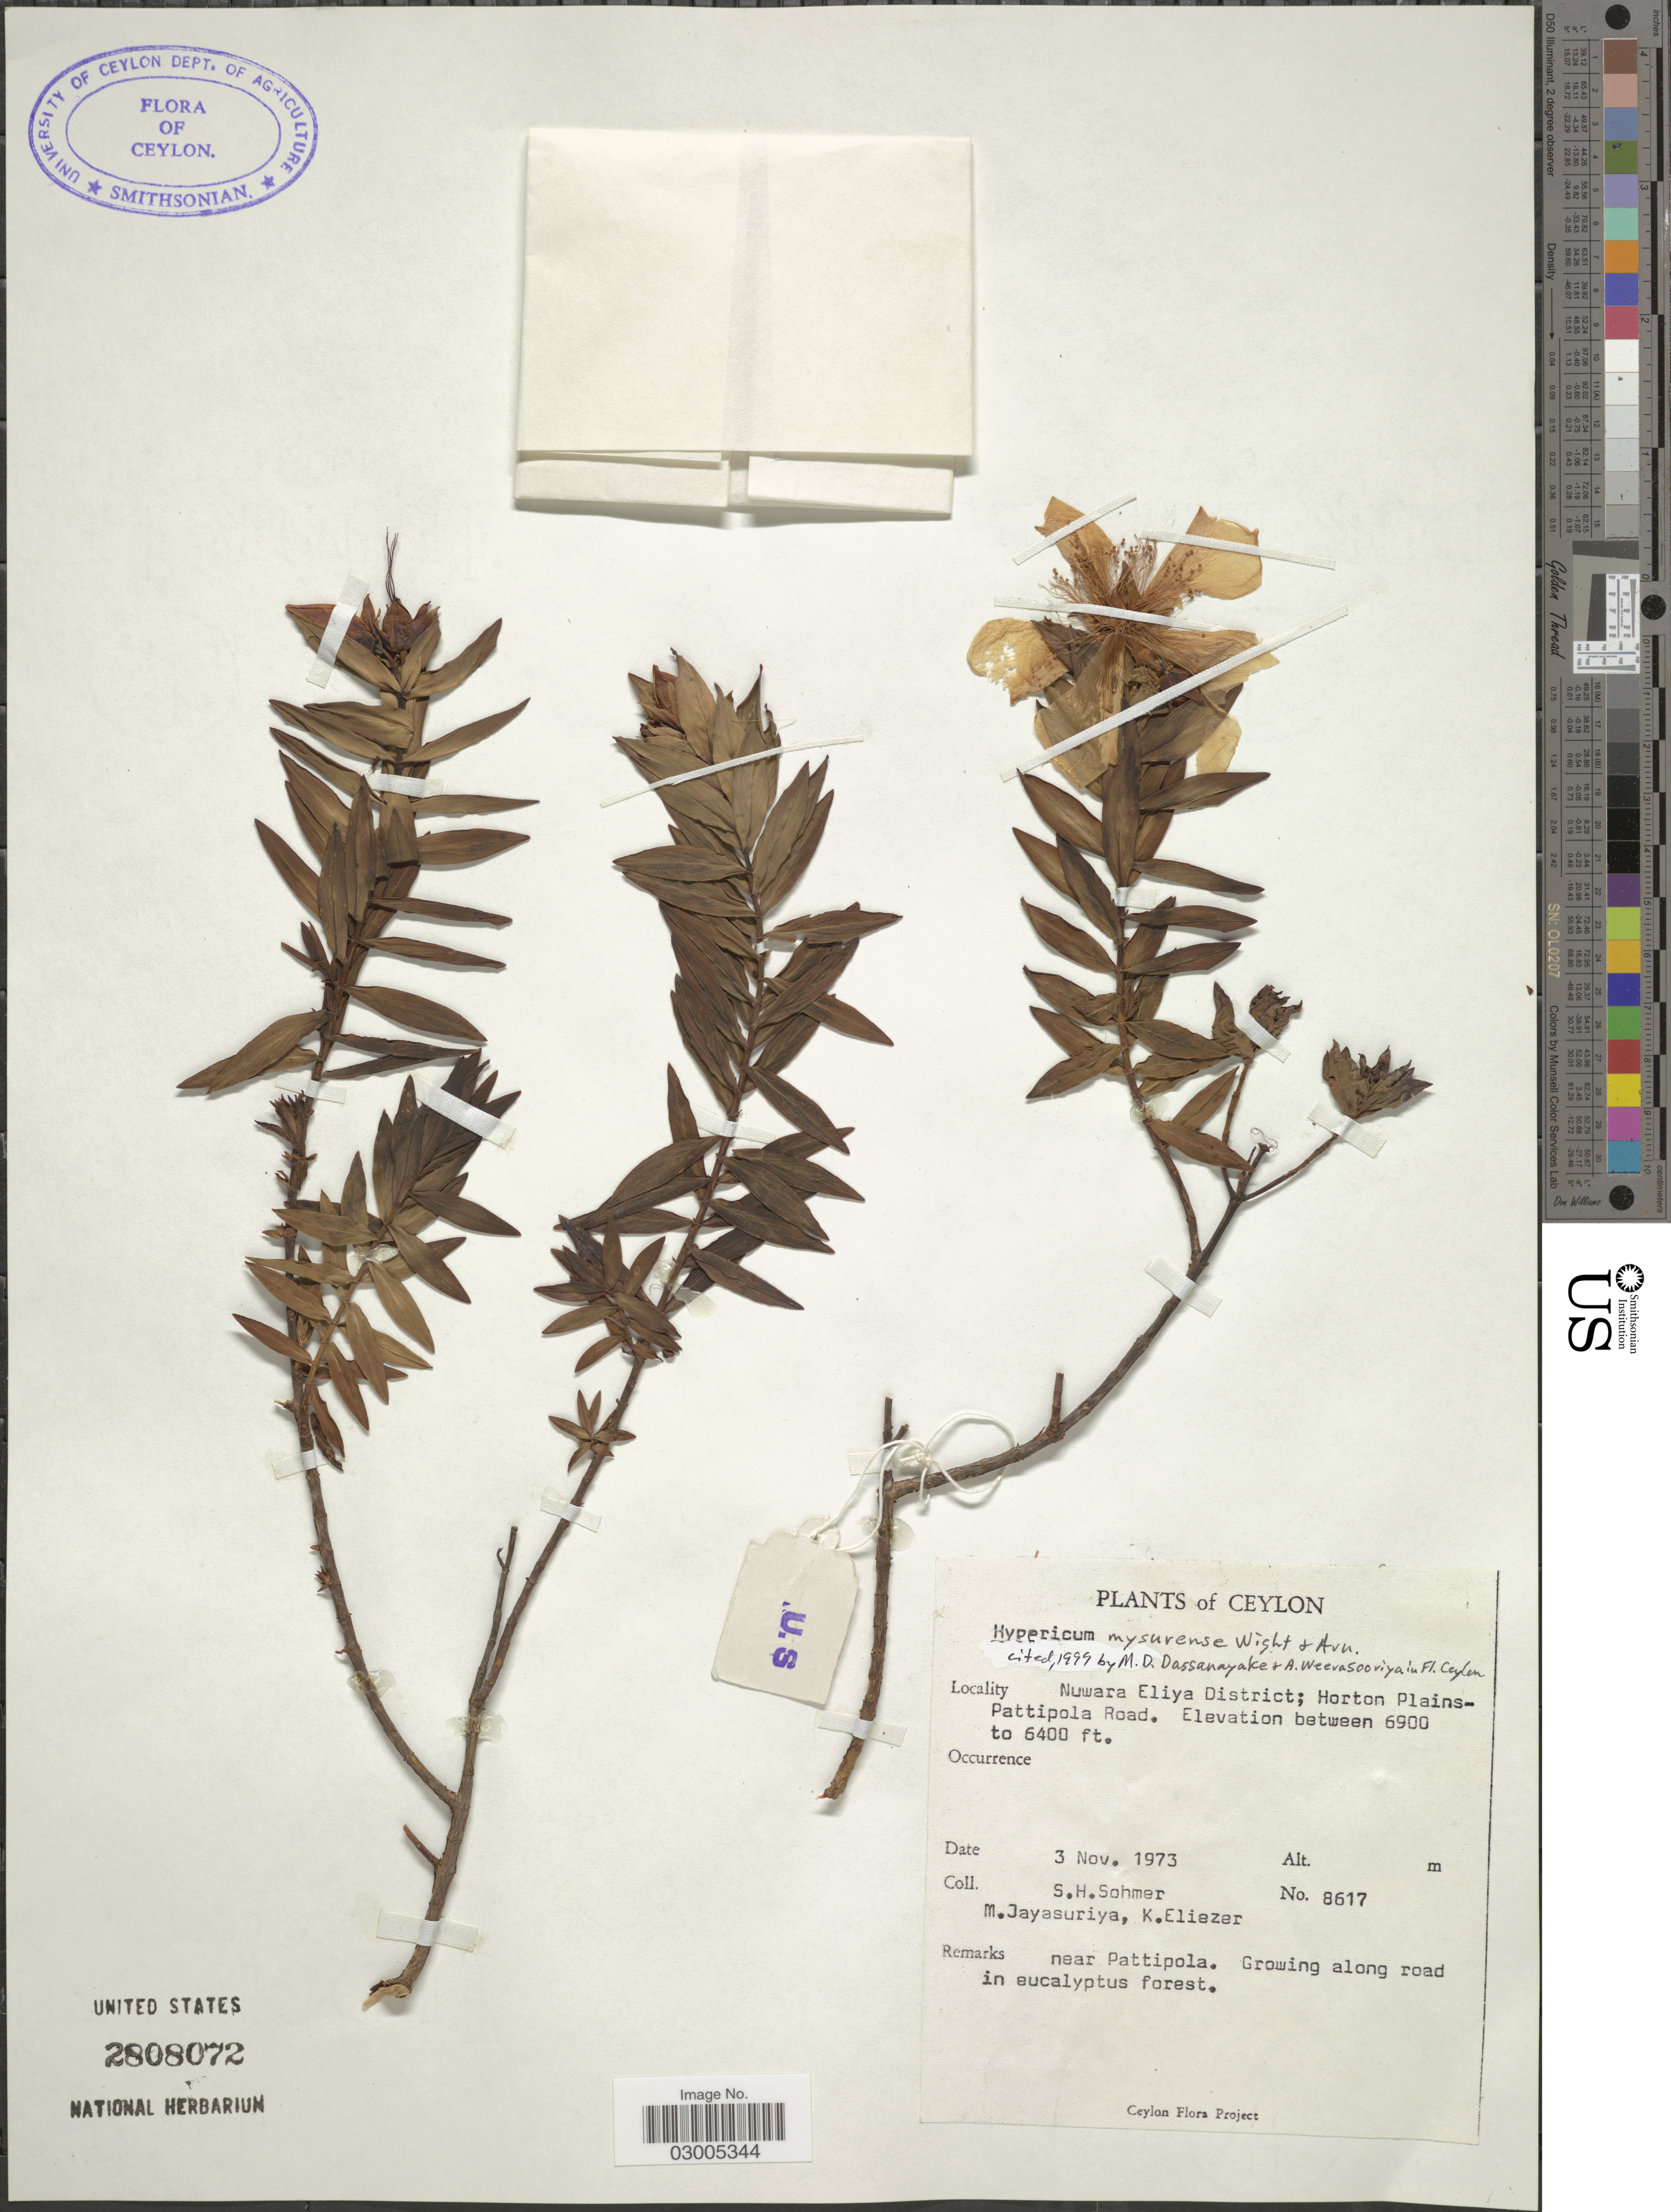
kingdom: Plantae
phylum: Tracheophyta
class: Magnoliopsida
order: Malpighiales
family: Hypericaceae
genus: Hypericum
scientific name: Hypericum mysorense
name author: F. Heyne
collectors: S. H. Sohmer, M. Jayasuria & K. Eliezer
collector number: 8617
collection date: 1973-11-03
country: Sri Lanka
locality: Ceylon. Nuwara Eliya District; Horton Plains-Pattipola Road.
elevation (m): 1951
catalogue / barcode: US 2808072